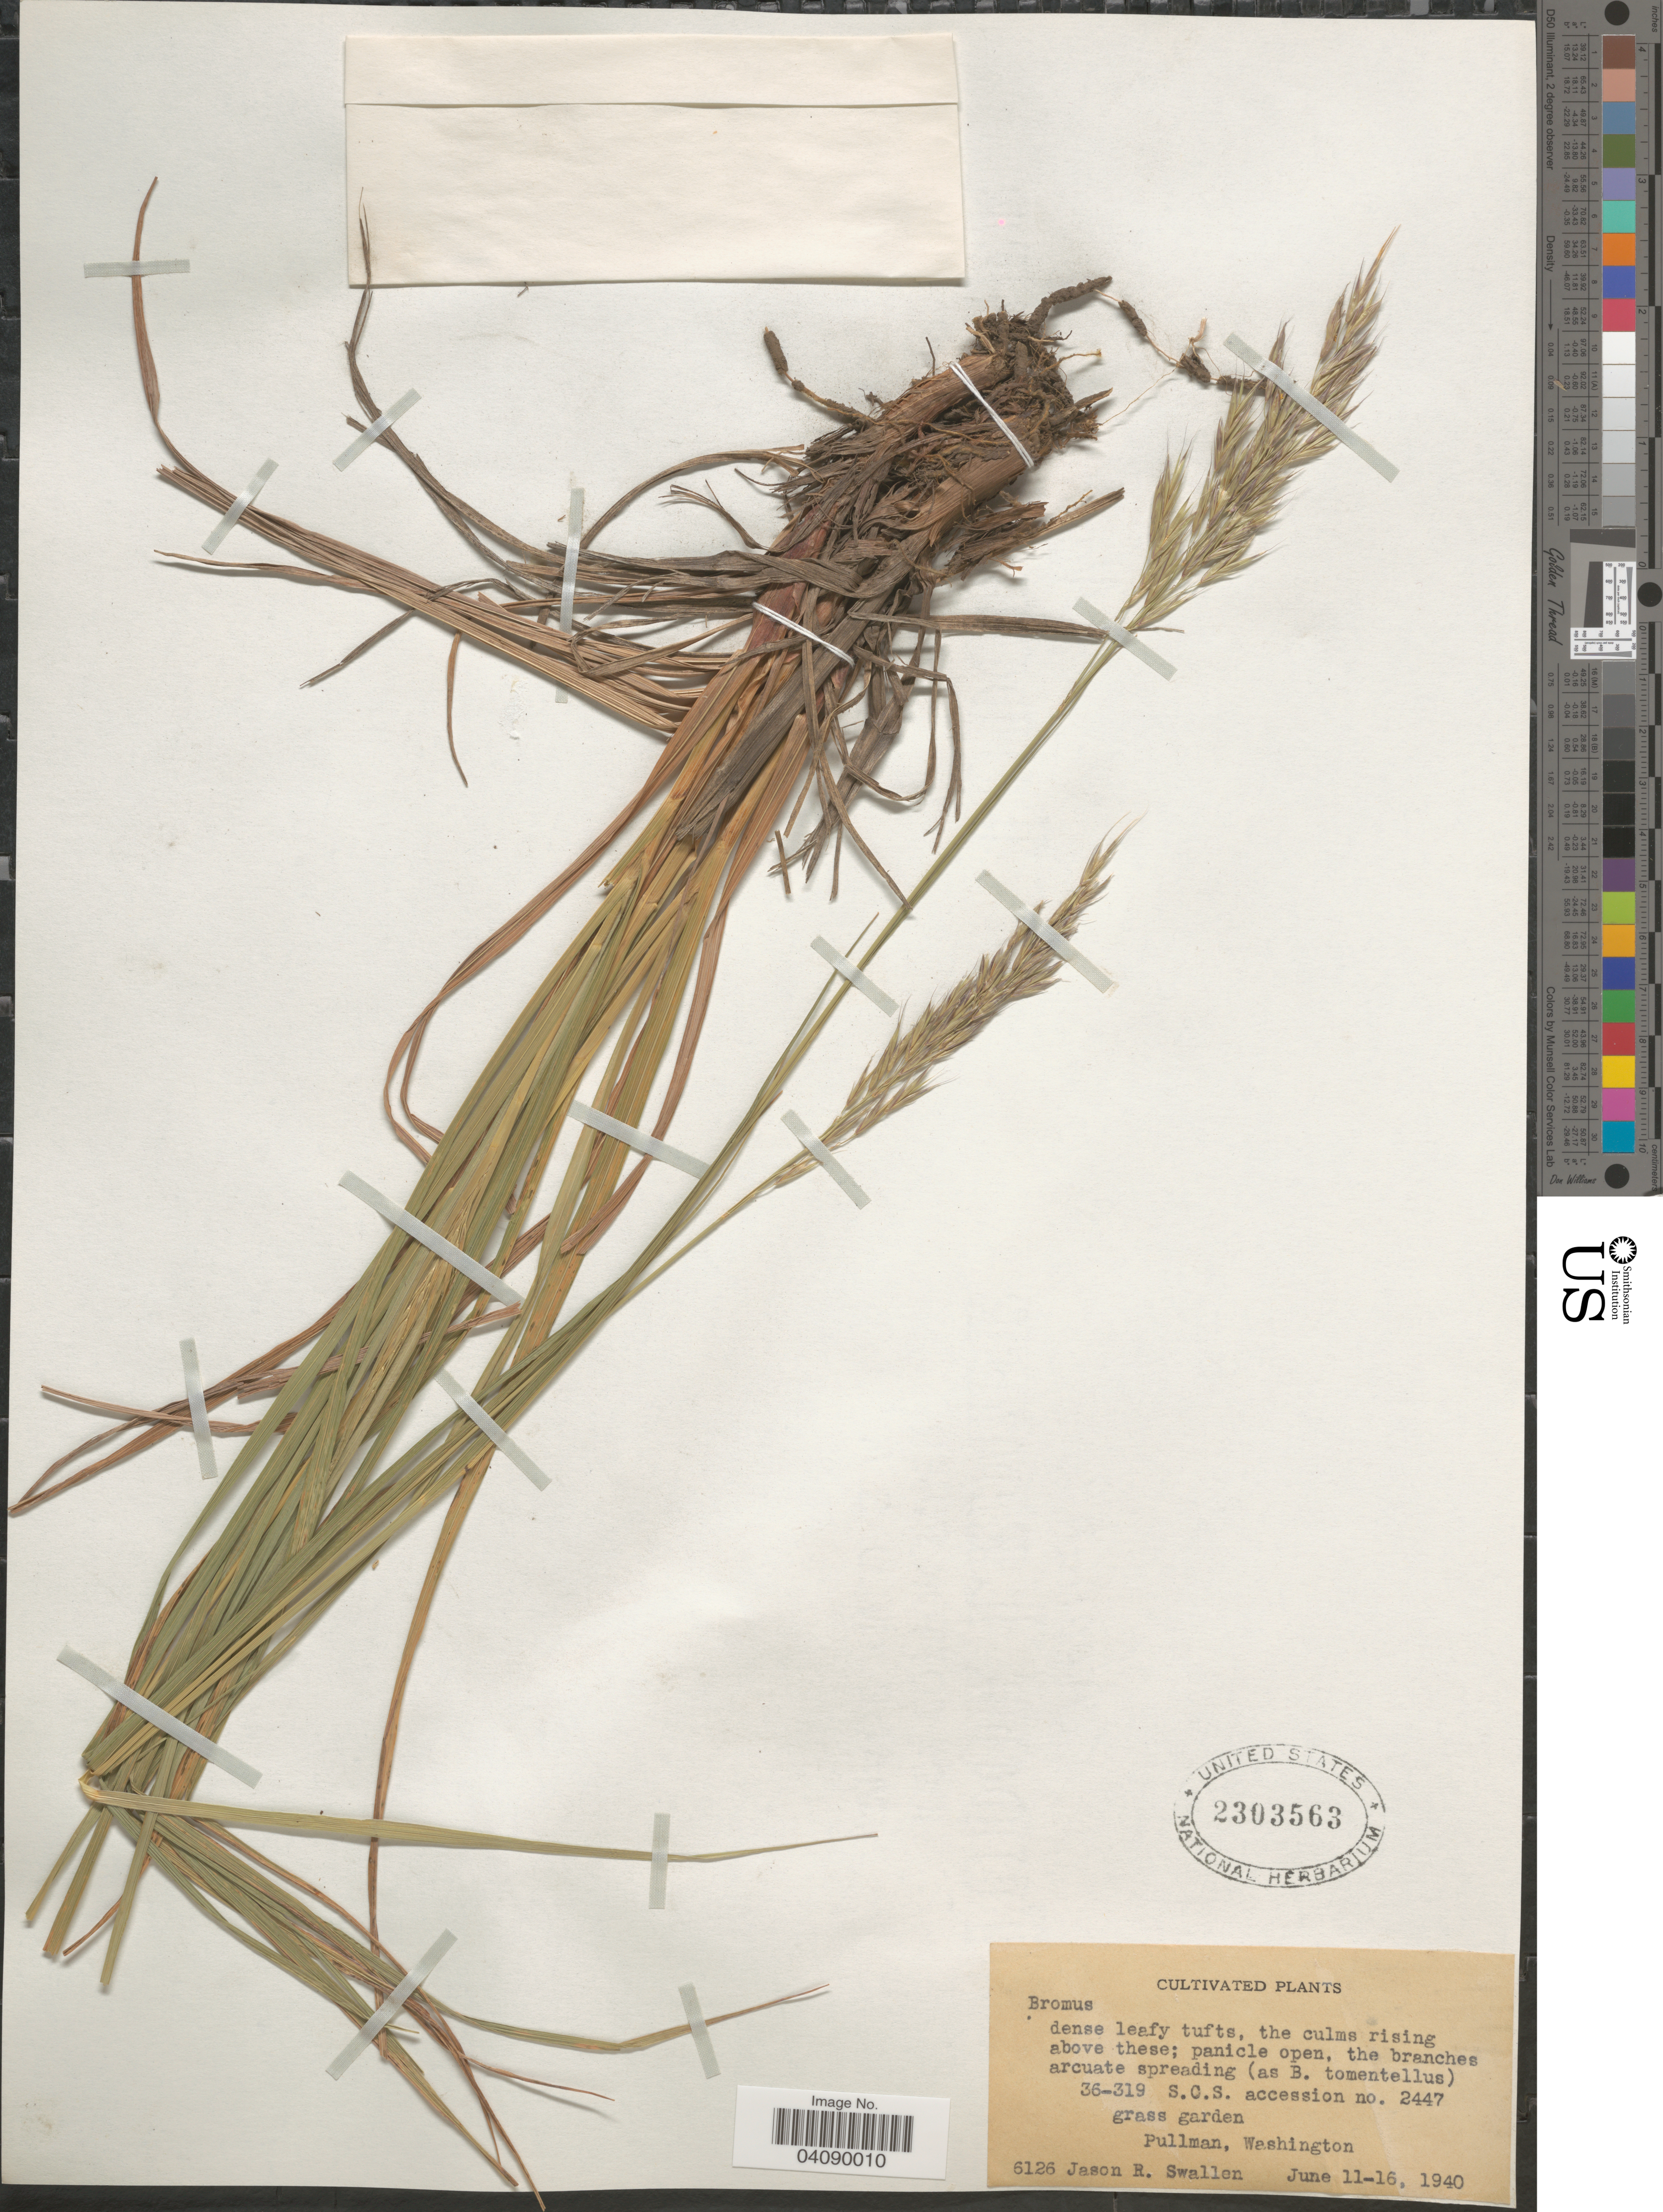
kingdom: Plantae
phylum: Tracheophyta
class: Liliopsida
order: Poales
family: Poaceae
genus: Bromus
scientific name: Bromus sp.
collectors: J. R. Swallen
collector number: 6126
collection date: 1940-06-11/1940-06-16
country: United States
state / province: Washington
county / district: Whitman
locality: Grass garden. Pullman.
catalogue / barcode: US 2303563